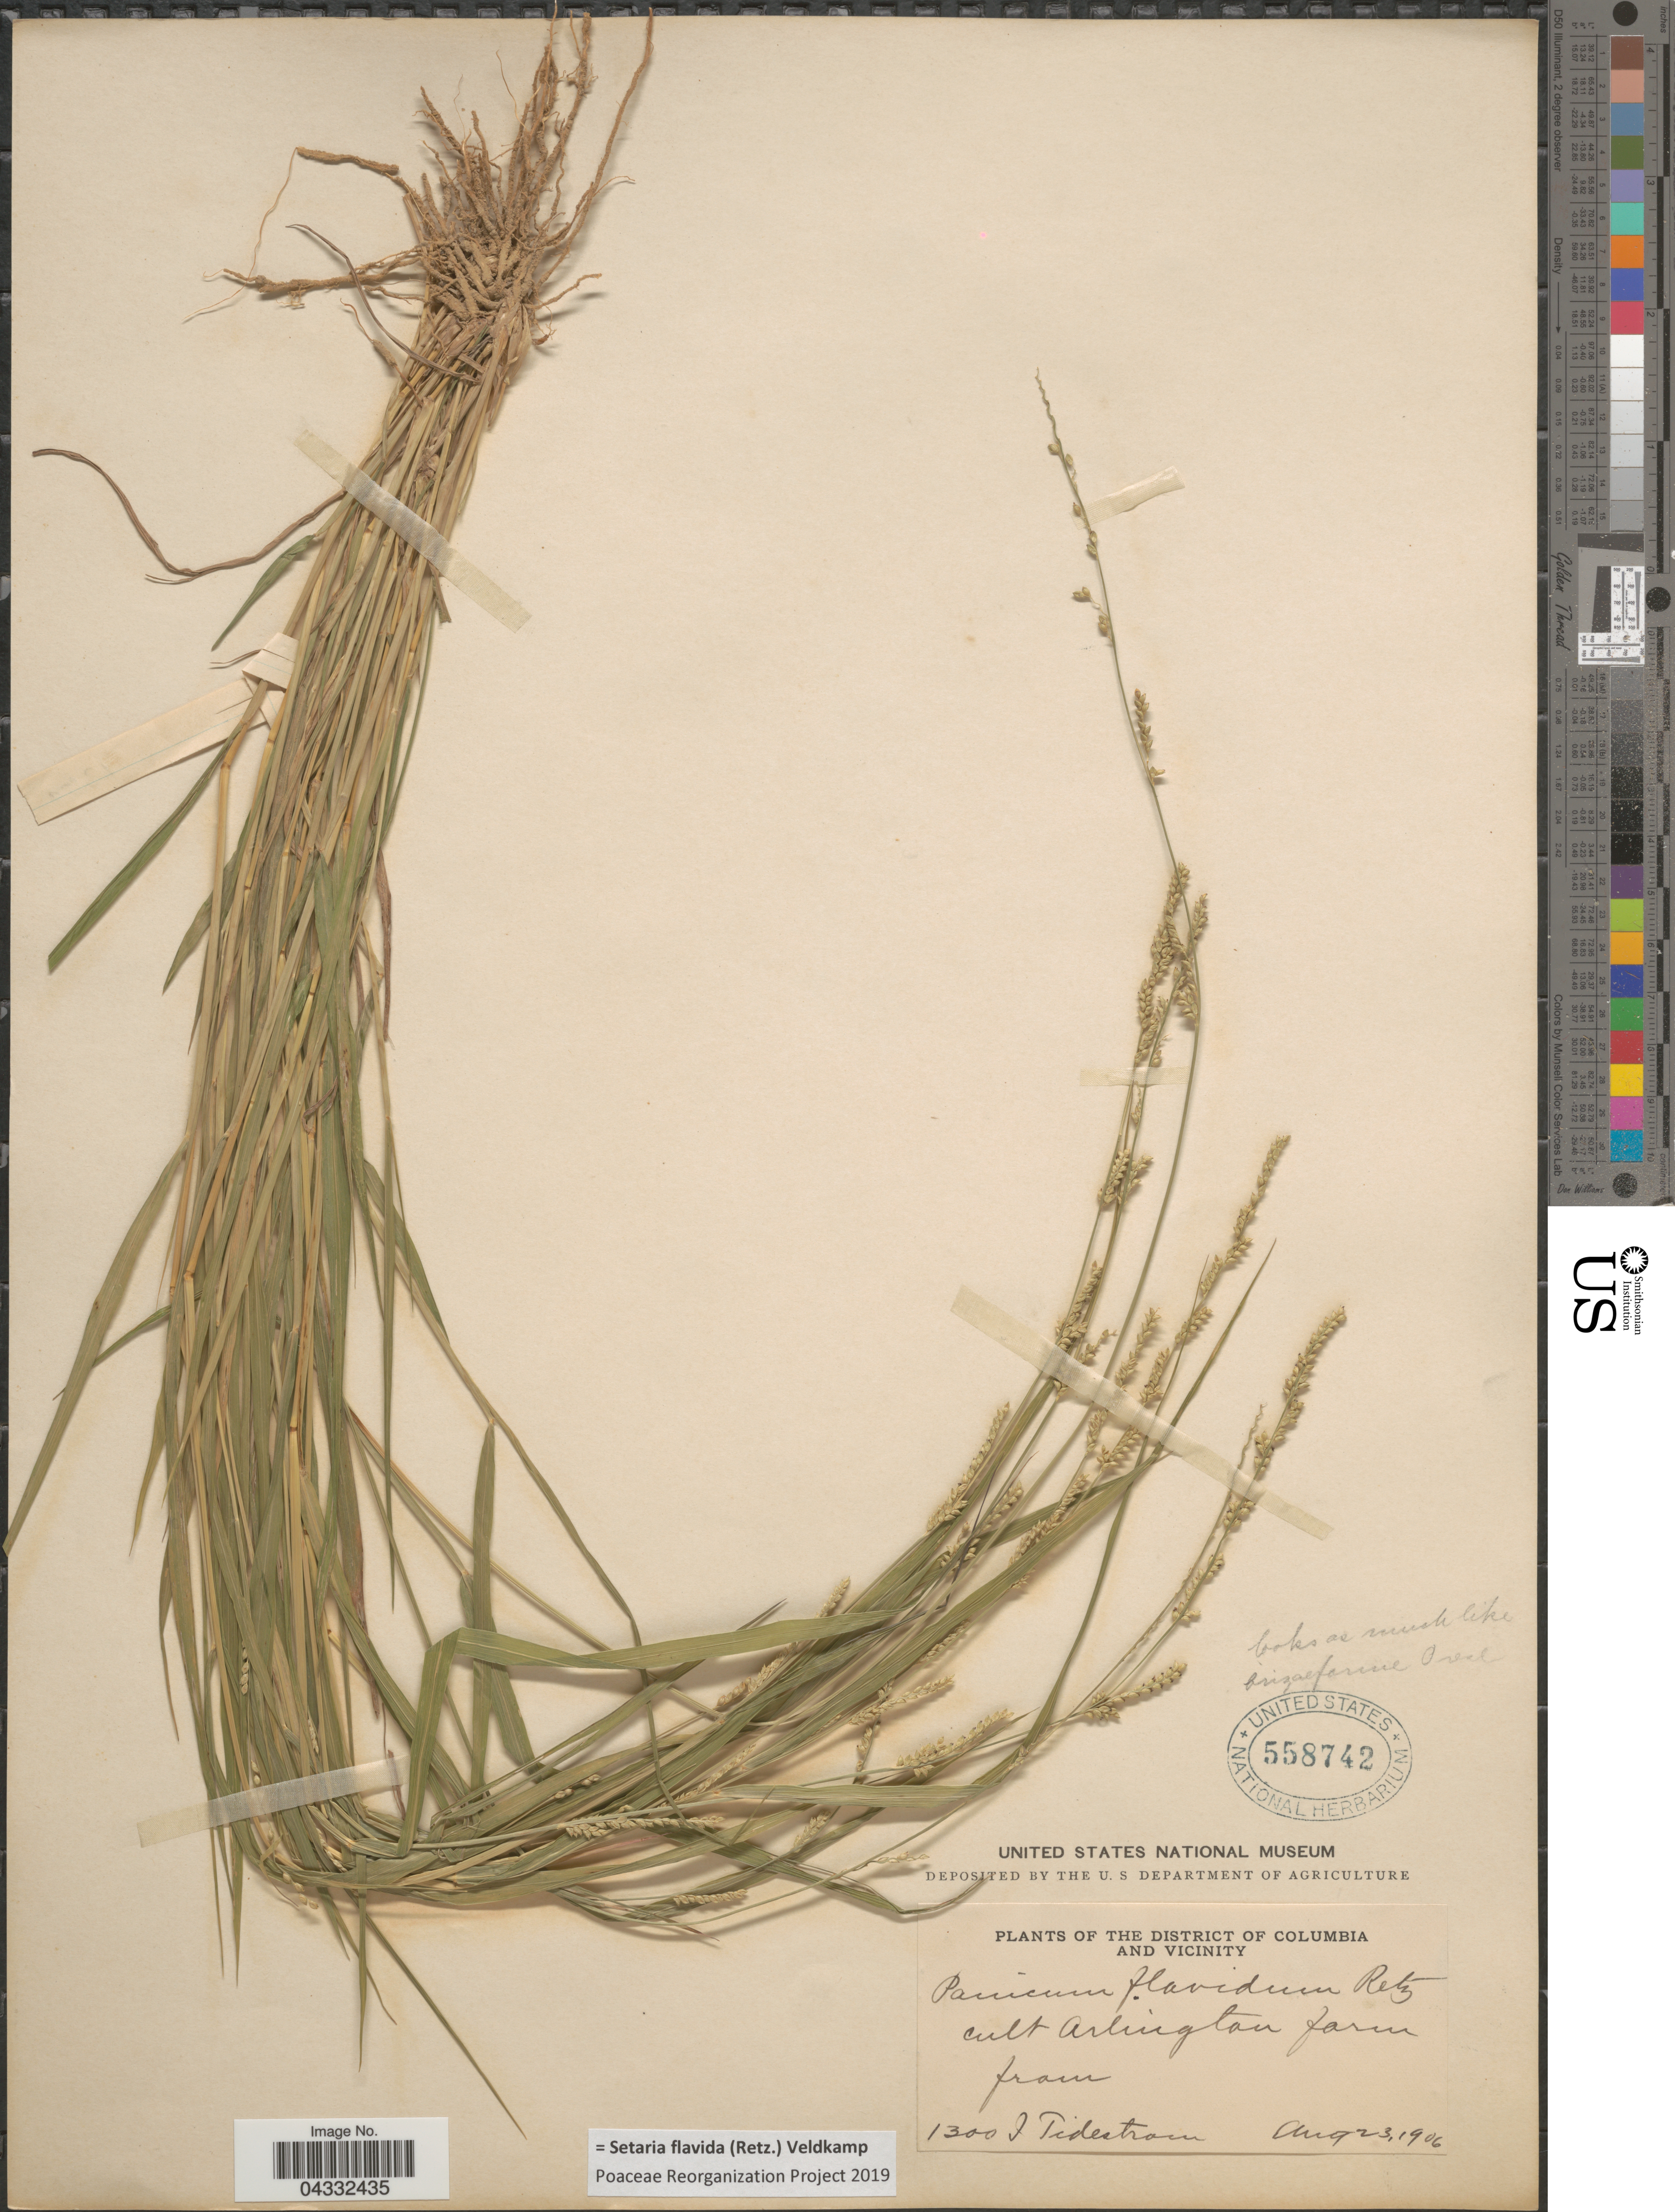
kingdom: Plantae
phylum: Tracheophyta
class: Liliopsida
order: Poales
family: Poaceae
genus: Setaria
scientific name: Setaria flavida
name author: (Retz.) Veldkamp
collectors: I. F. Tidestrom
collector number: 1300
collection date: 1906-08-23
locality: Arlington farm.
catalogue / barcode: US 558742